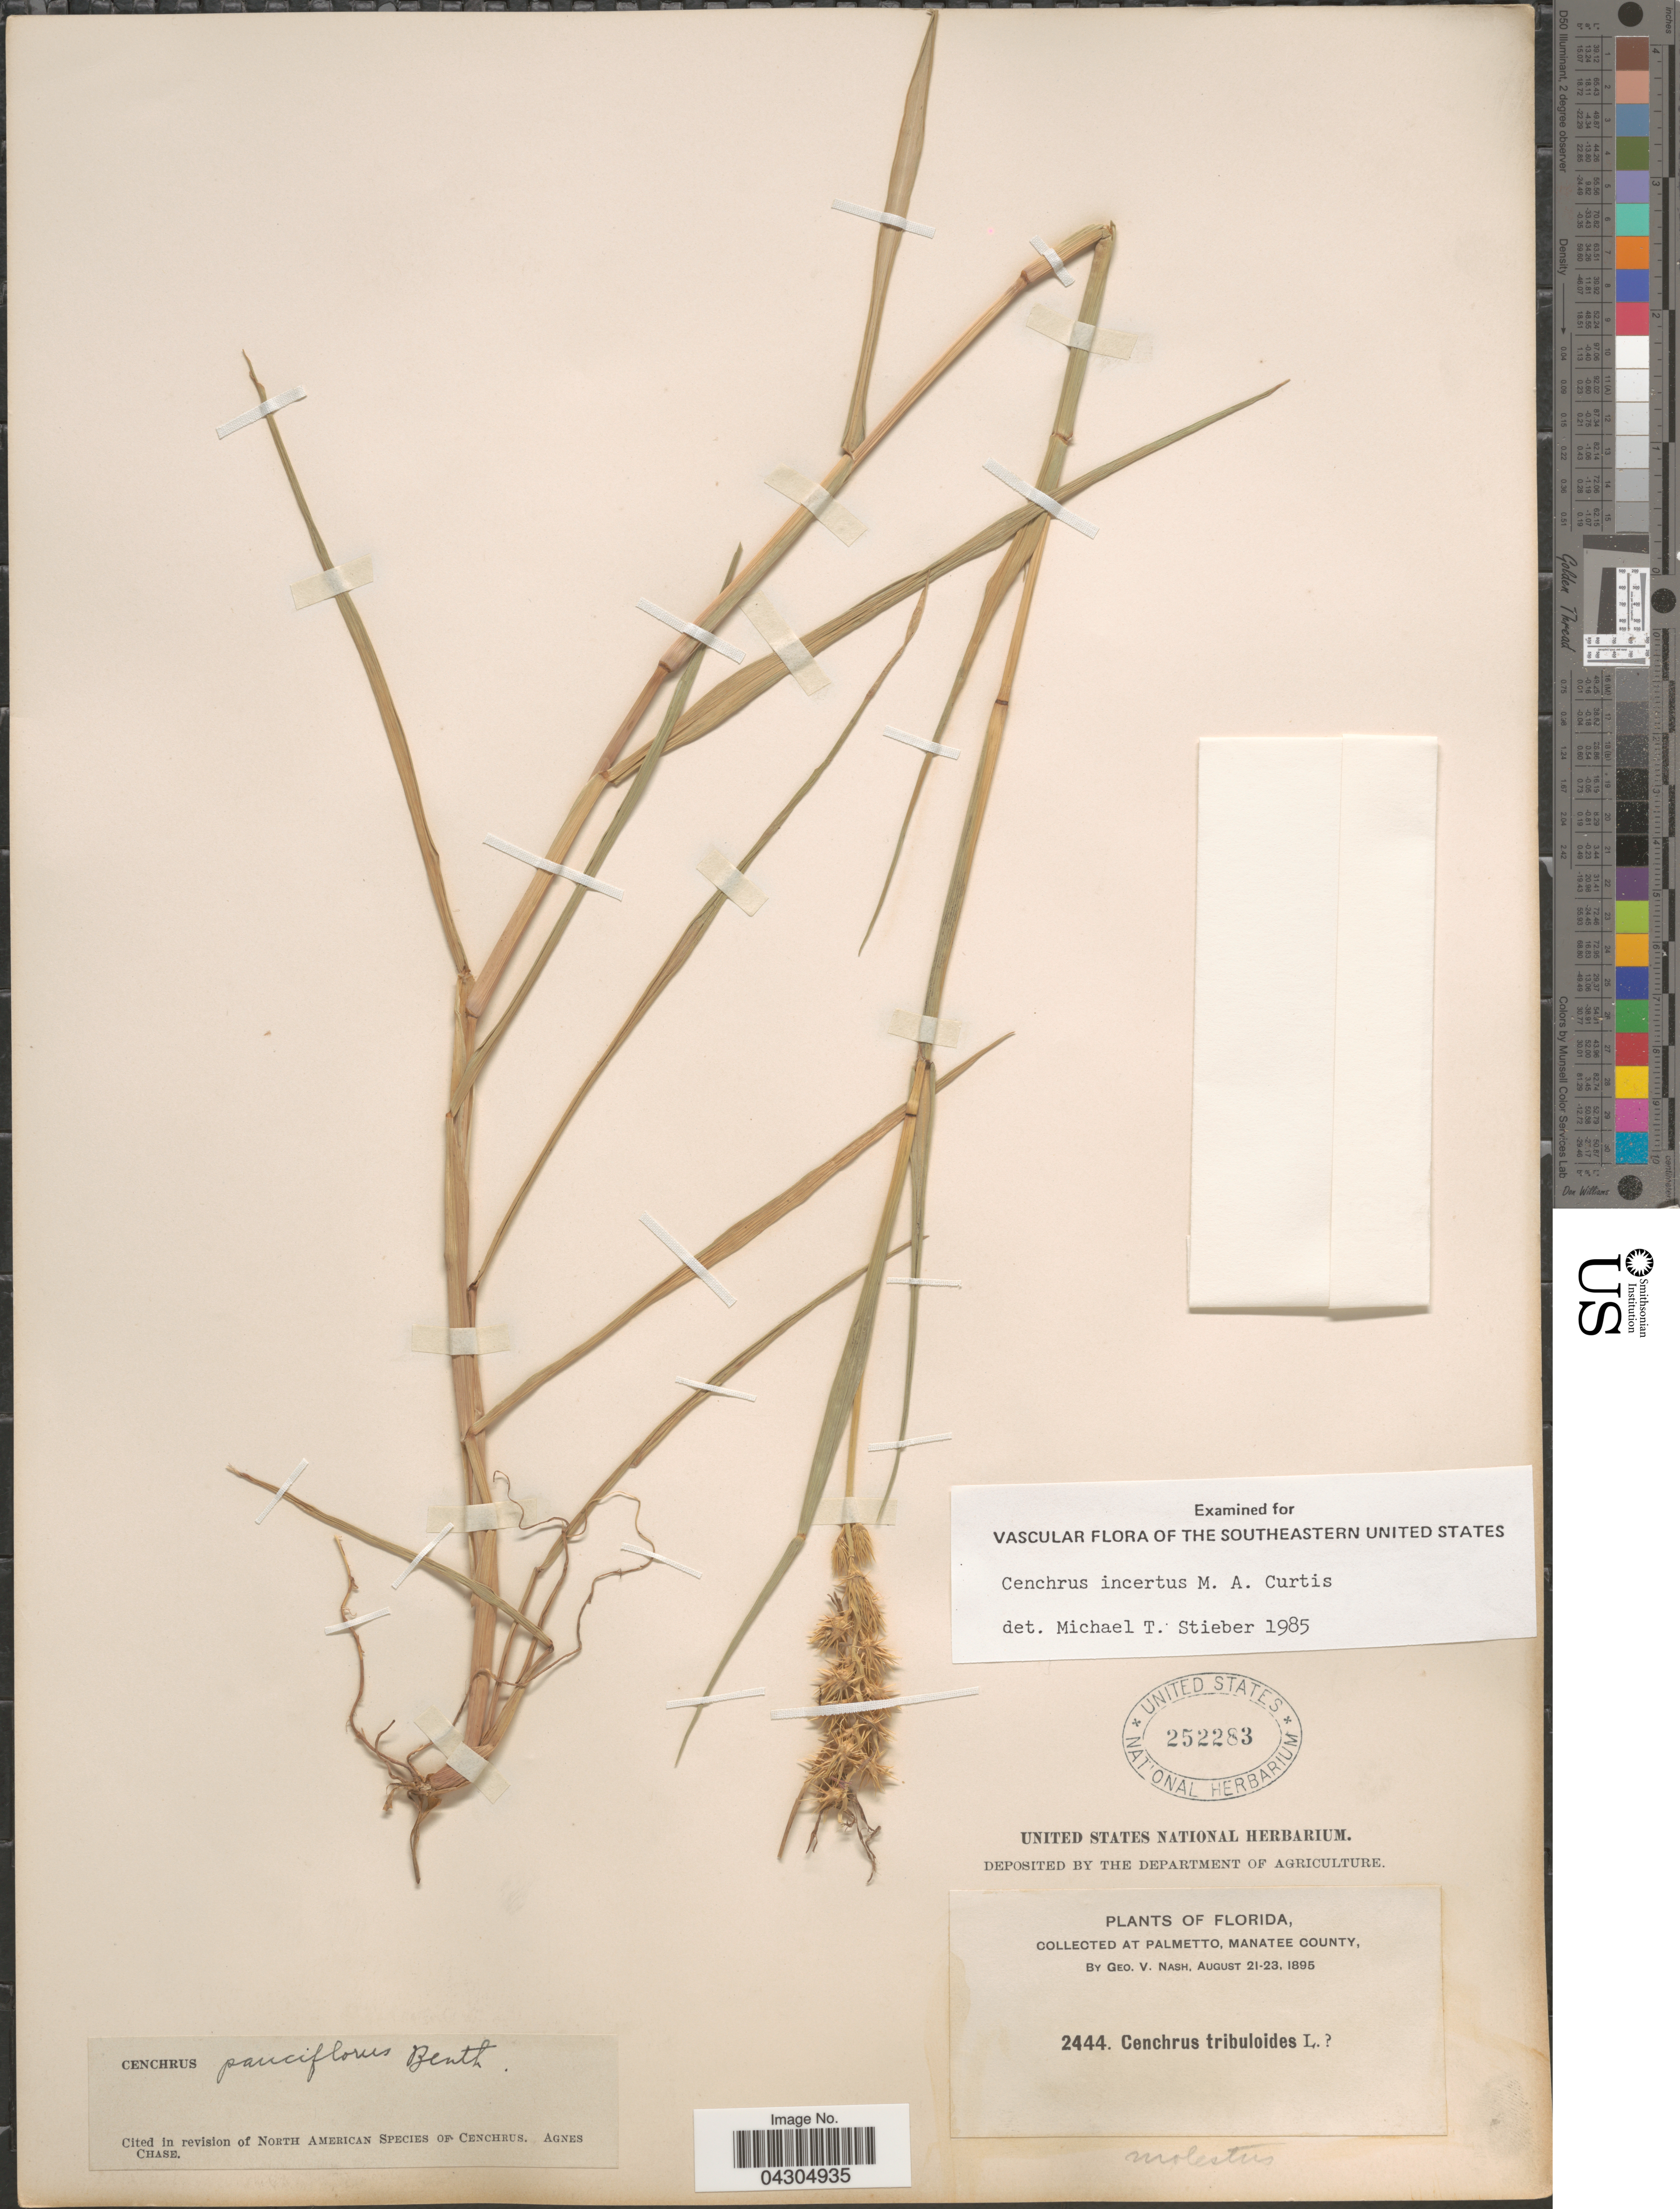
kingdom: Plantae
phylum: Tracheophyta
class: Liliopsida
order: Poales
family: Poaceae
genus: Cenchrus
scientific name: Cenchrus spinifex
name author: Cav.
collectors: G. V. Nash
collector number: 2444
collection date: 1895-08-21/1895-08-23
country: United States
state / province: Florida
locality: At Palmetto, Manatee County.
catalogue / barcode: US 252283